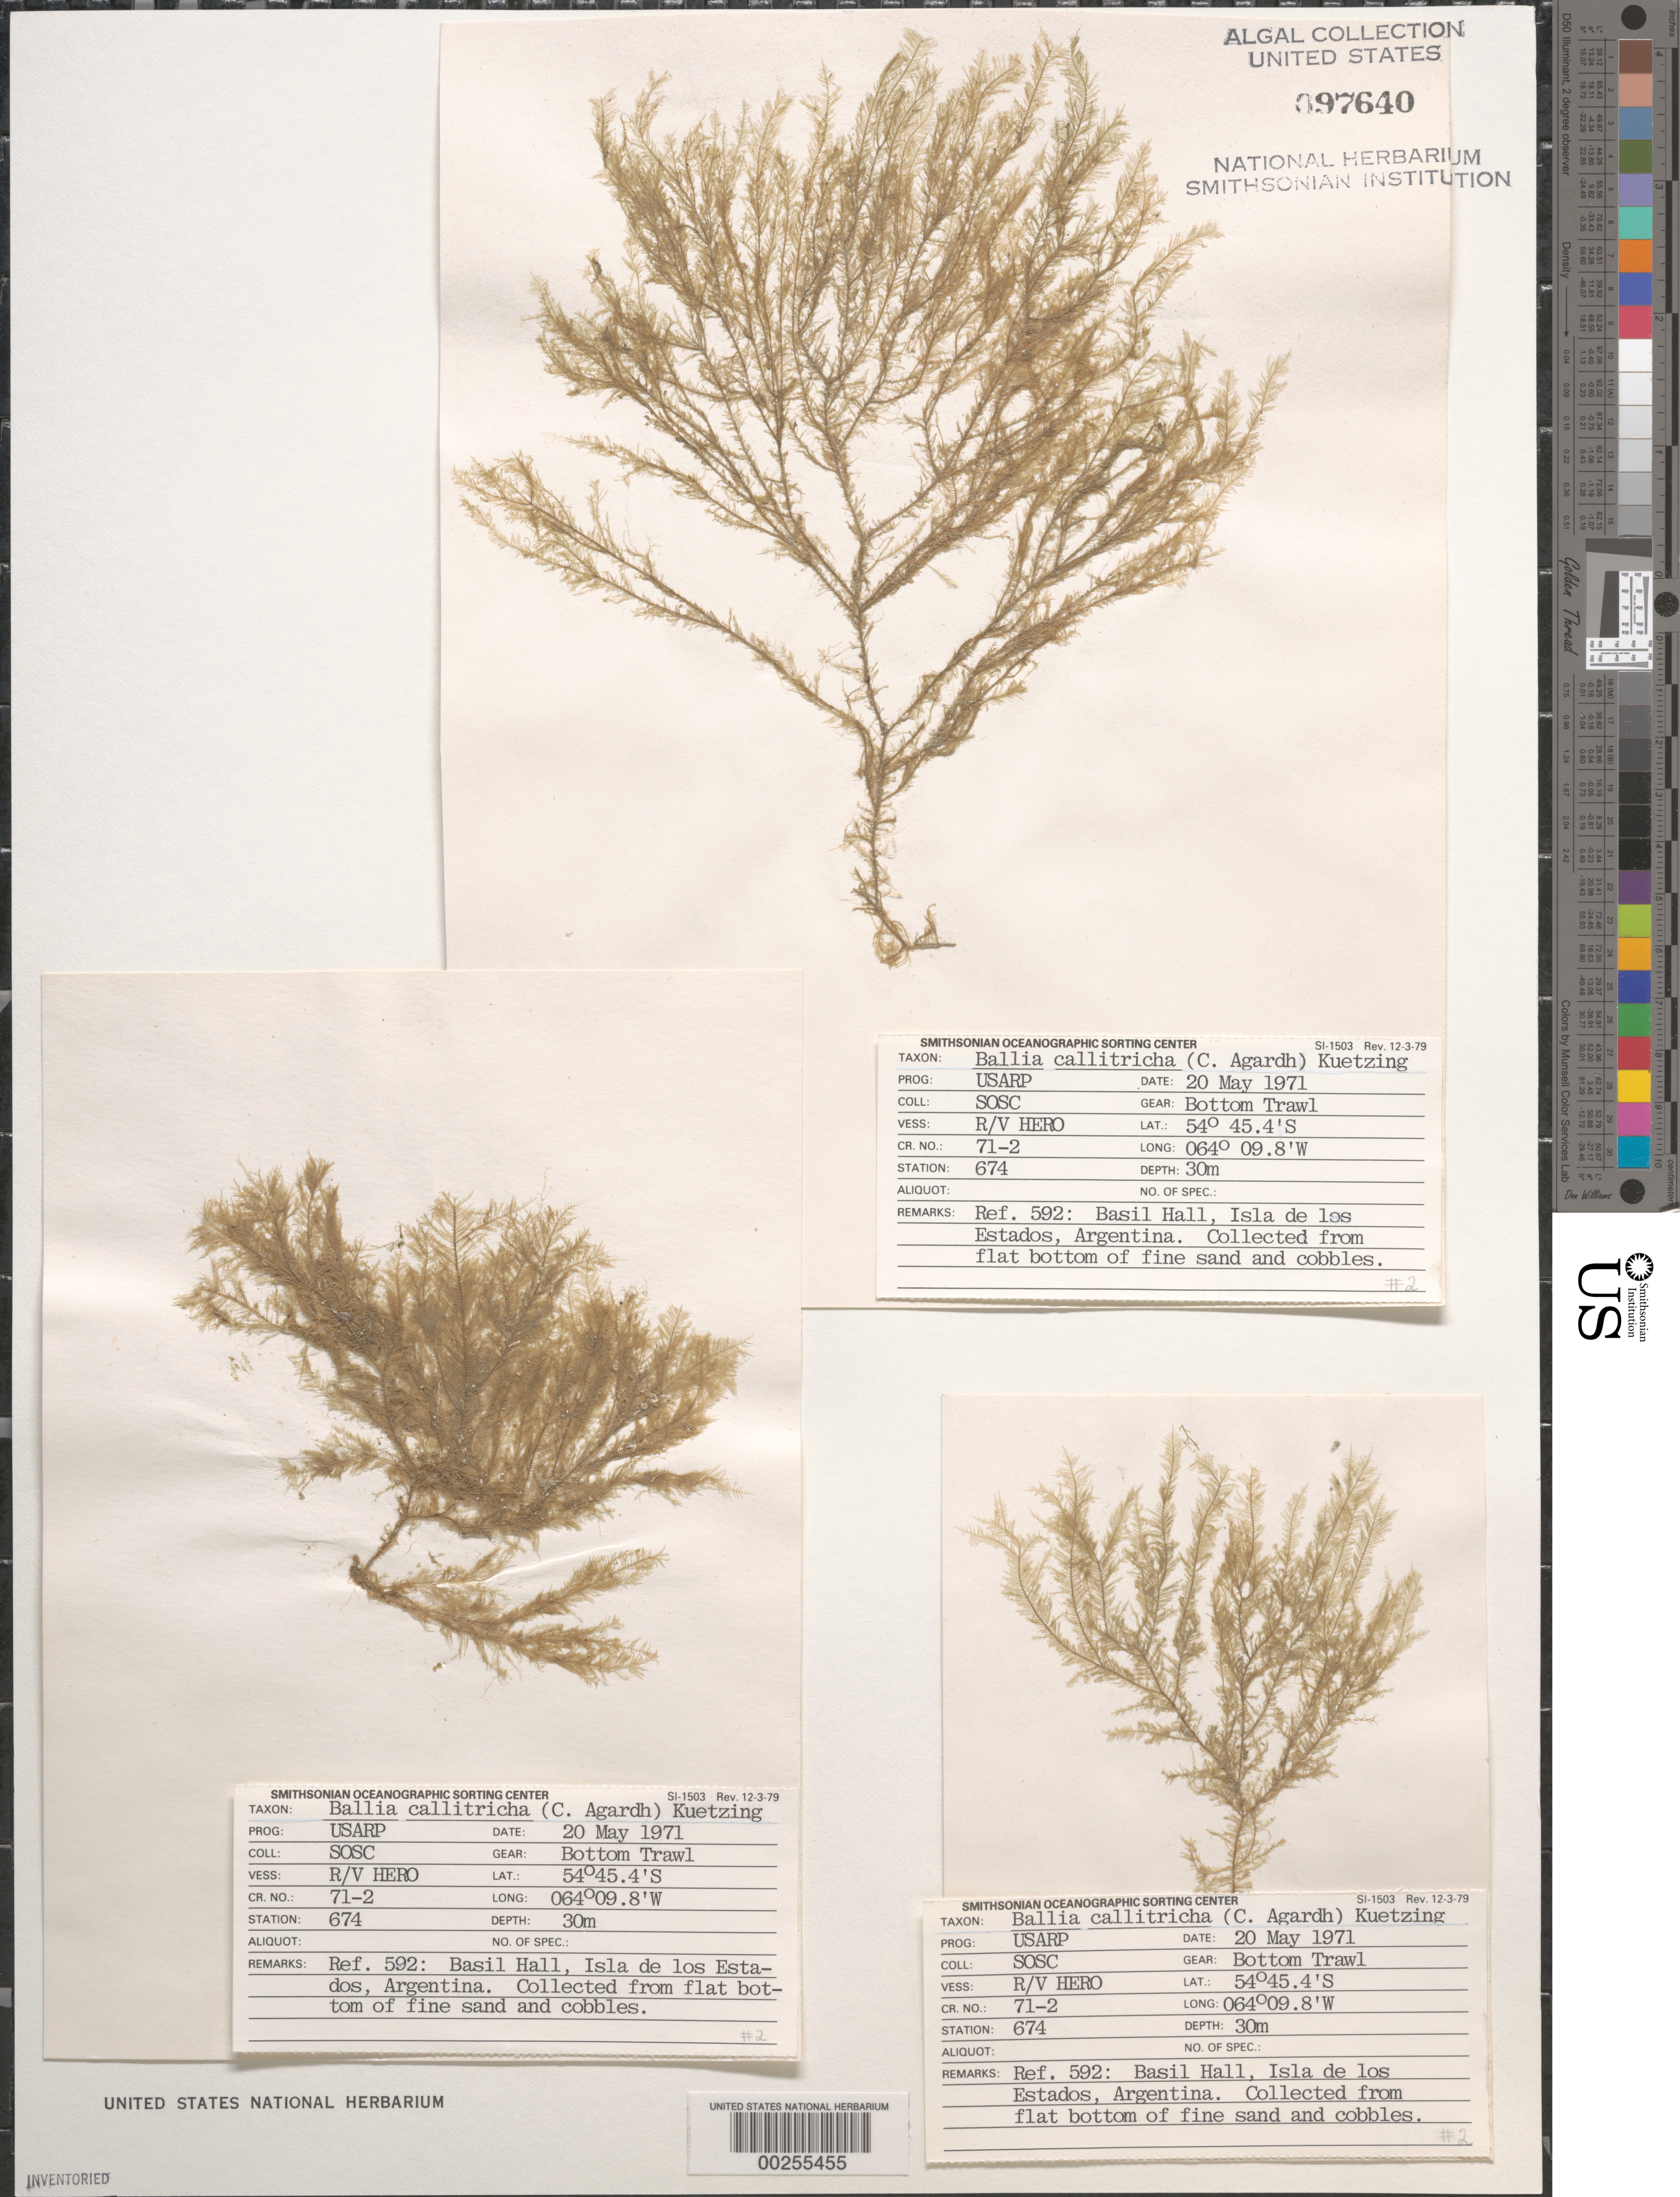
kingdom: Plantae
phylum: Rhodophyta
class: Florideophyceae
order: Balliales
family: Balliaceae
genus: Ballia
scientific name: Ballia callitricha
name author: (C. Agardh) Kützing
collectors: SOSC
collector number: Station 674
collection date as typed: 20 May 1971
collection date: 1971-05-20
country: Argentina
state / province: Tierra del Fuego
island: Isla de los Estados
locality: Basil Hall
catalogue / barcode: US 97640